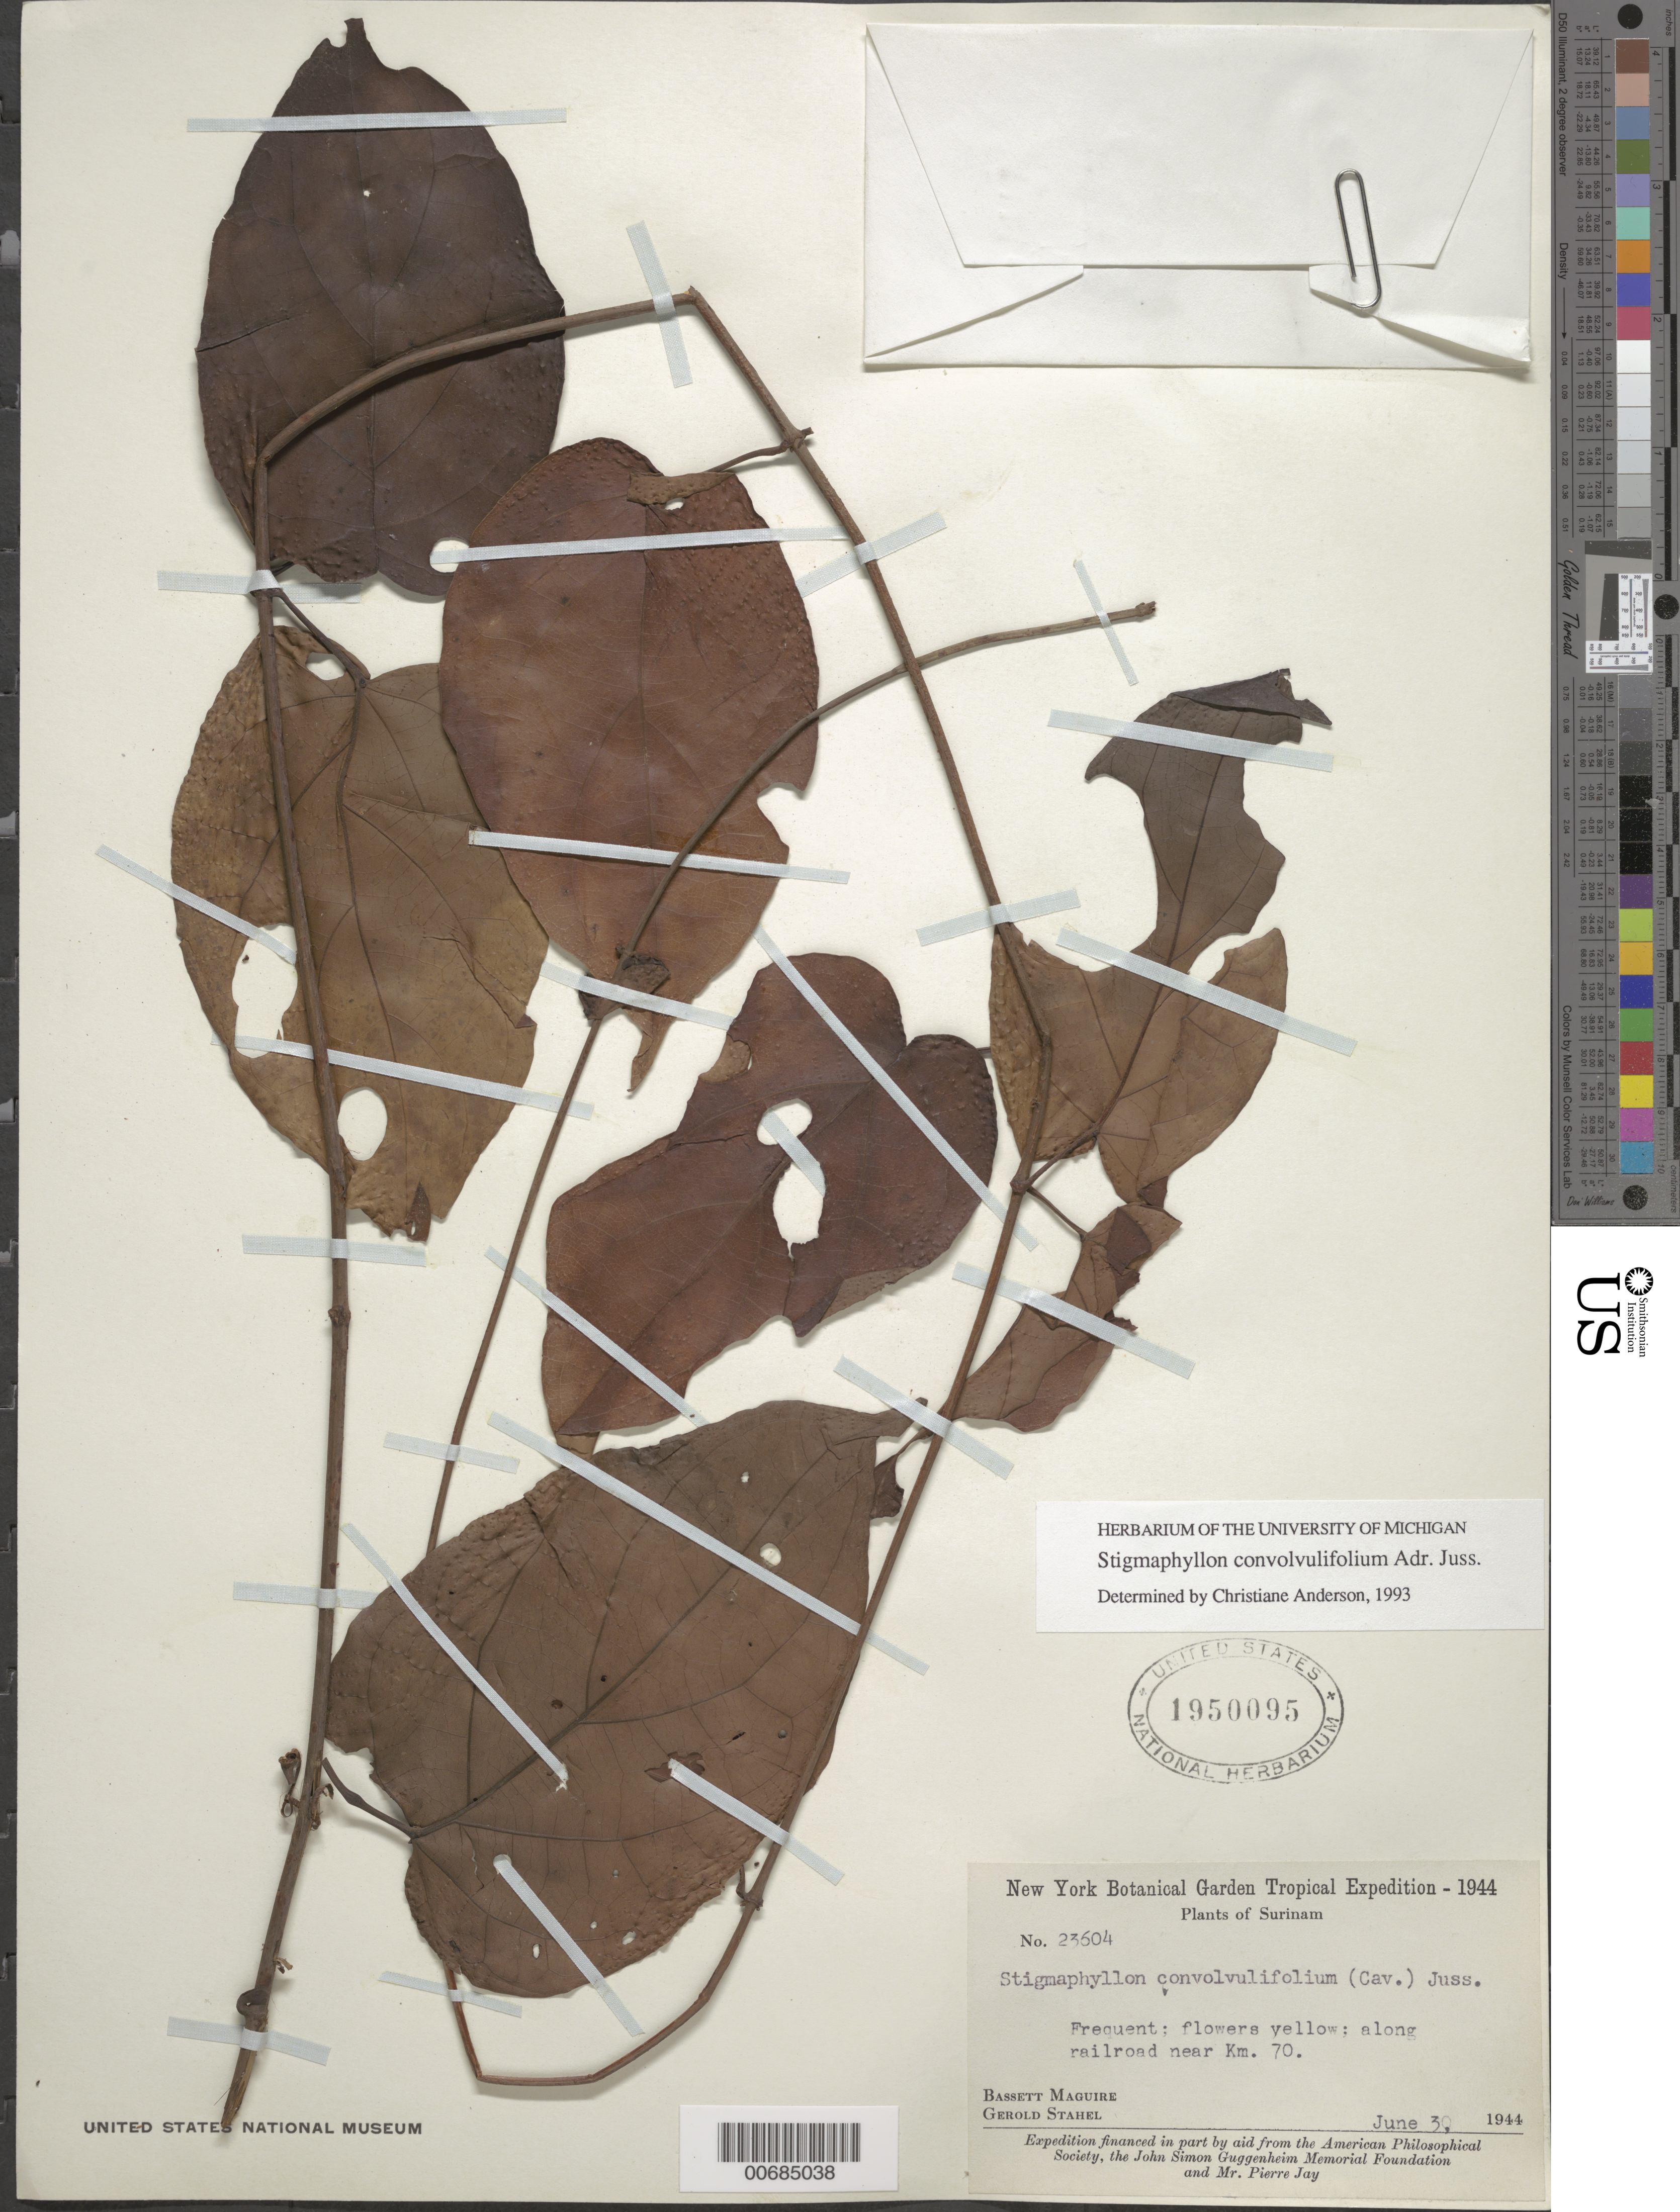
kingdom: Plantae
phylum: Tracheophyta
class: Magnoliopsida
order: Malpighiales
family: Malpighiaceae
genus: Stigmaphyllon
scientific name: Stigmaphyllon convolvulifolium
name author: A. Juss.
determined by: Anderson, C.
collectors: B. Maguire & G. Stahel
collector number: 23604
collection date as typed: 3-Jun-44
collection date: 1944-06-03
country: Suriname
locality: Zanderij Is, Sectie O, km 70, along railroad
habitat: Along railroad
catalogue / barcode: US 1950095